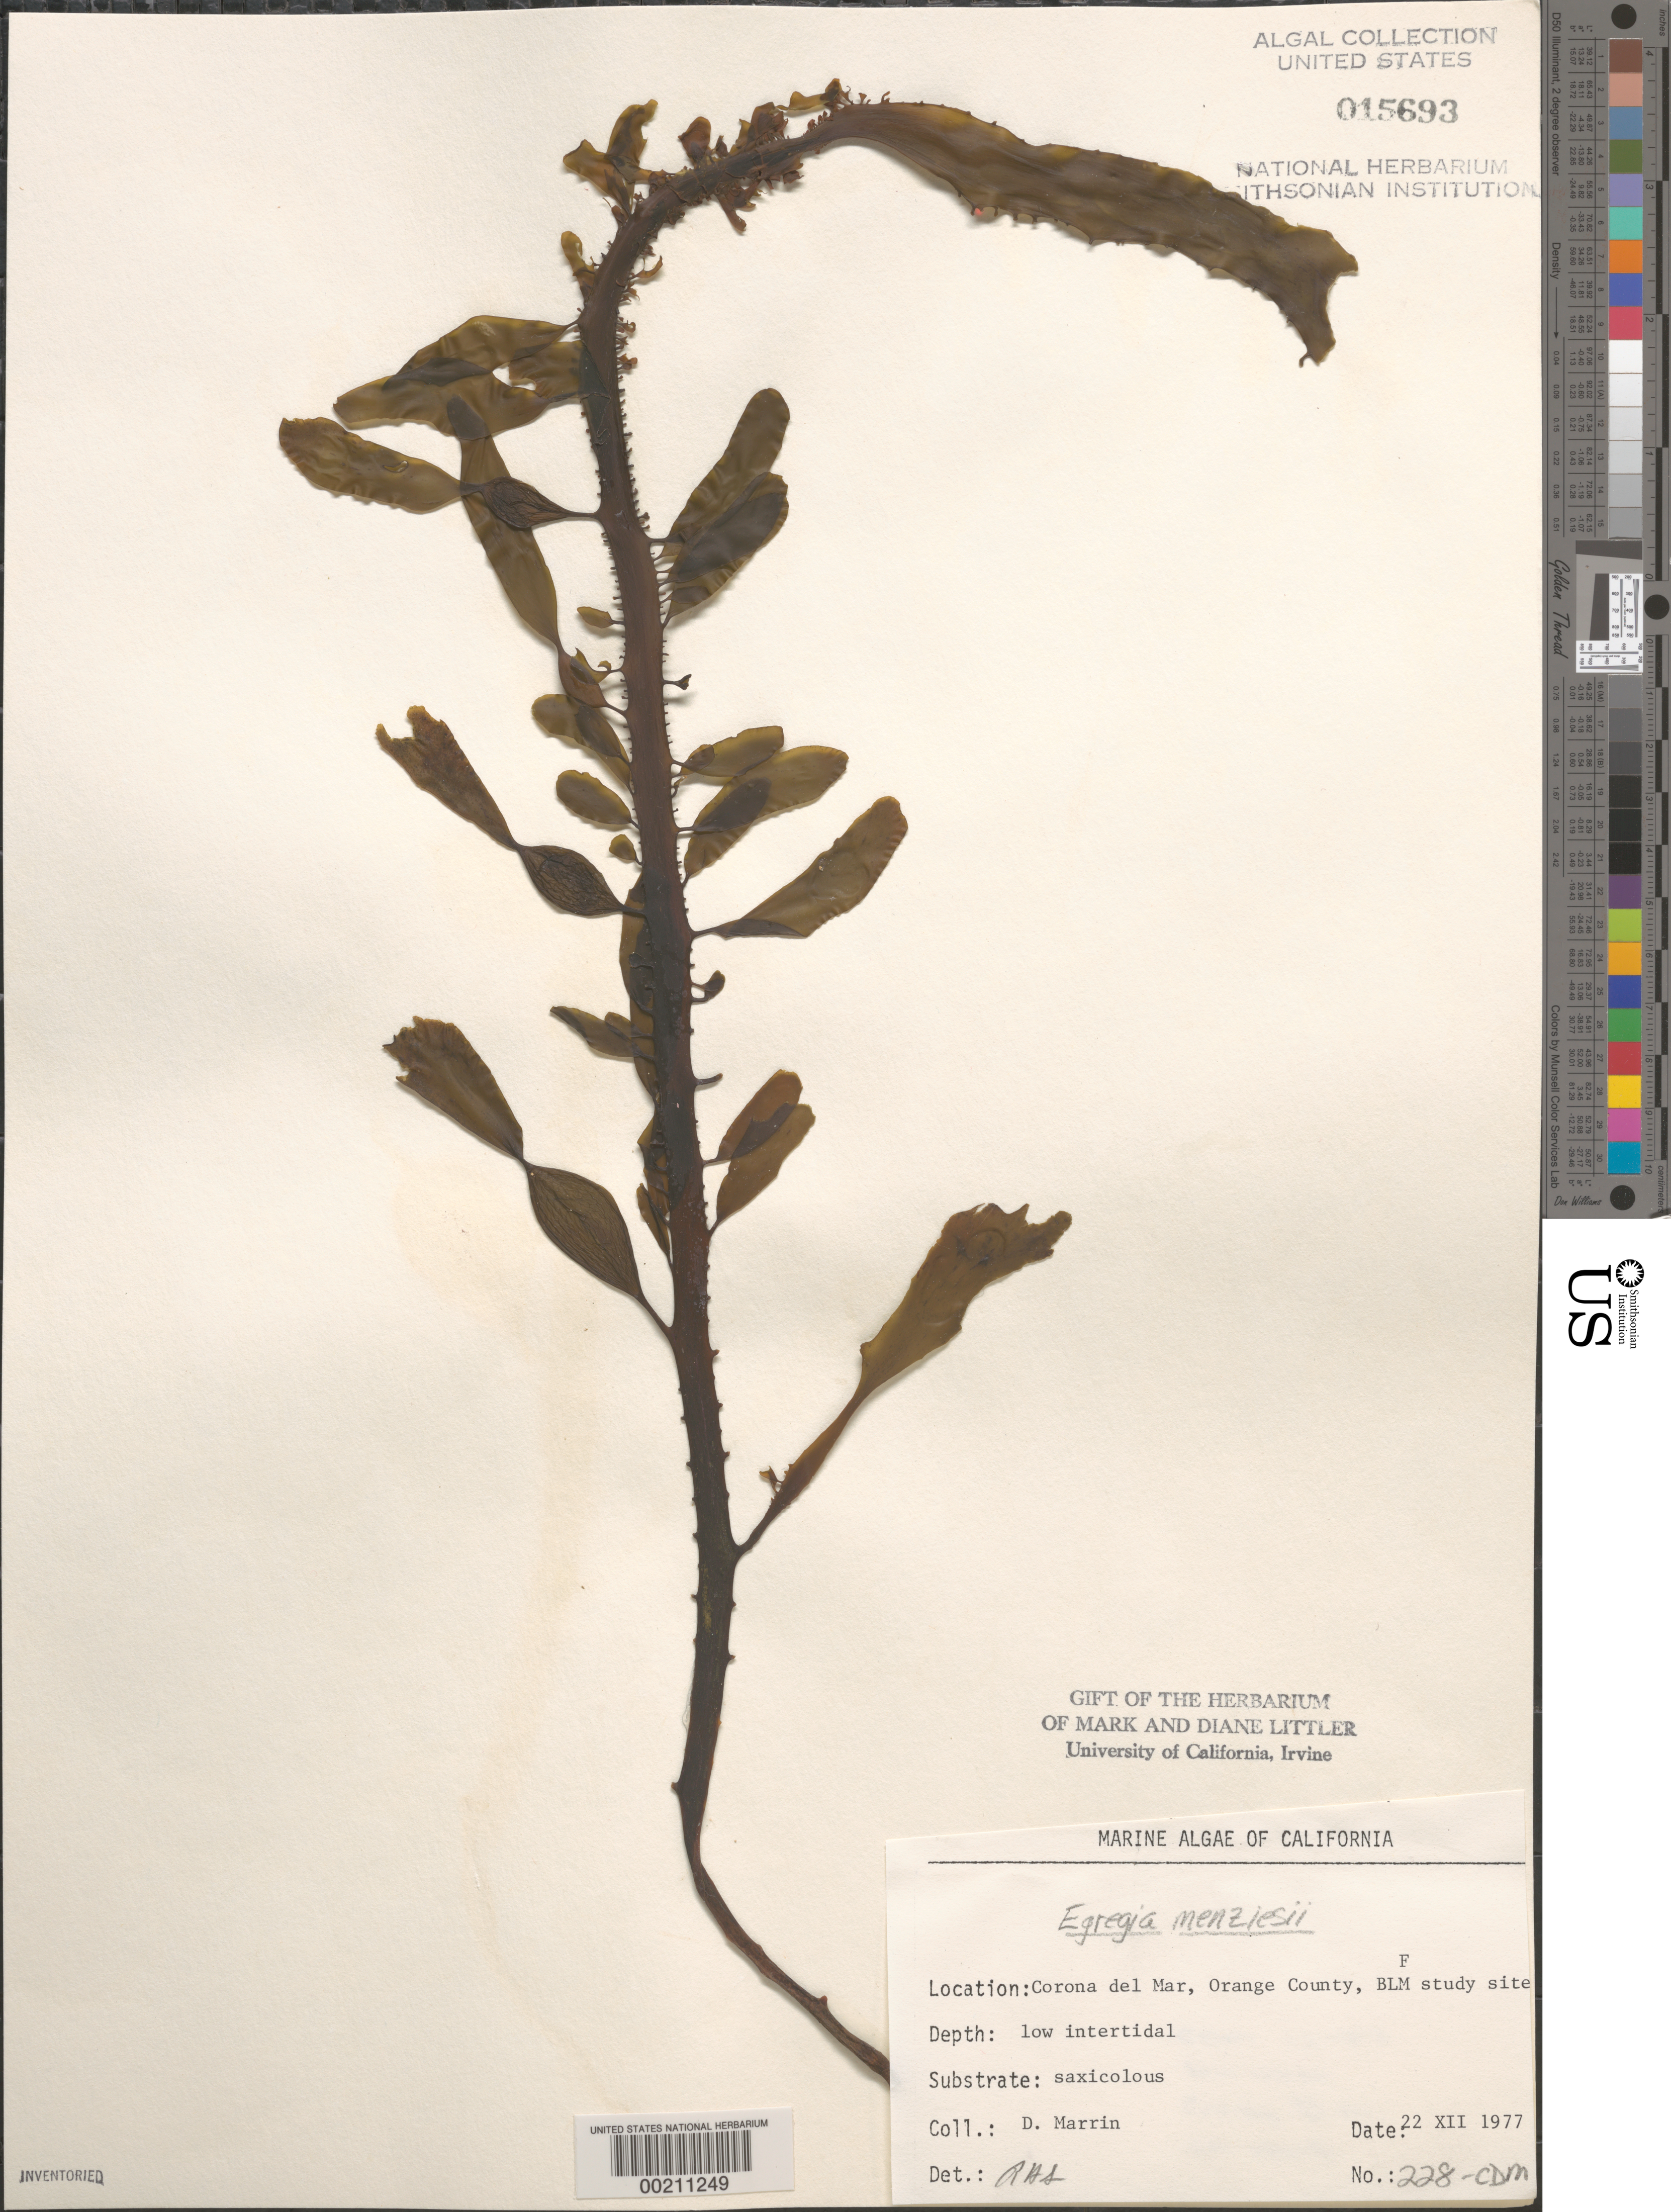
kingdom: Chromista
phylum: Ochrophyta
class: Phaeophyceae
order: Laminariales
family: Lessoniaceae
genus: Egregia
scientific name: Egregia menziesii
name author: (Turner) Aresch.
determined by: Sims, Robert H.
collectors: D. Marrin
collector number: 228-CDM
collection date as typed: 22 Dec 1977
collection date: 1977-12-22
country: United States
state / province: California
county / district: Orange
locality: Corona del Mar, mouth of Morning Canyon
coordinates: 33 35'14"N, 117 51'54"W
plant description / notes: BLM-SOCALBIGHT Rocky Intertidal Survey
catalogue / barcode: US 15693